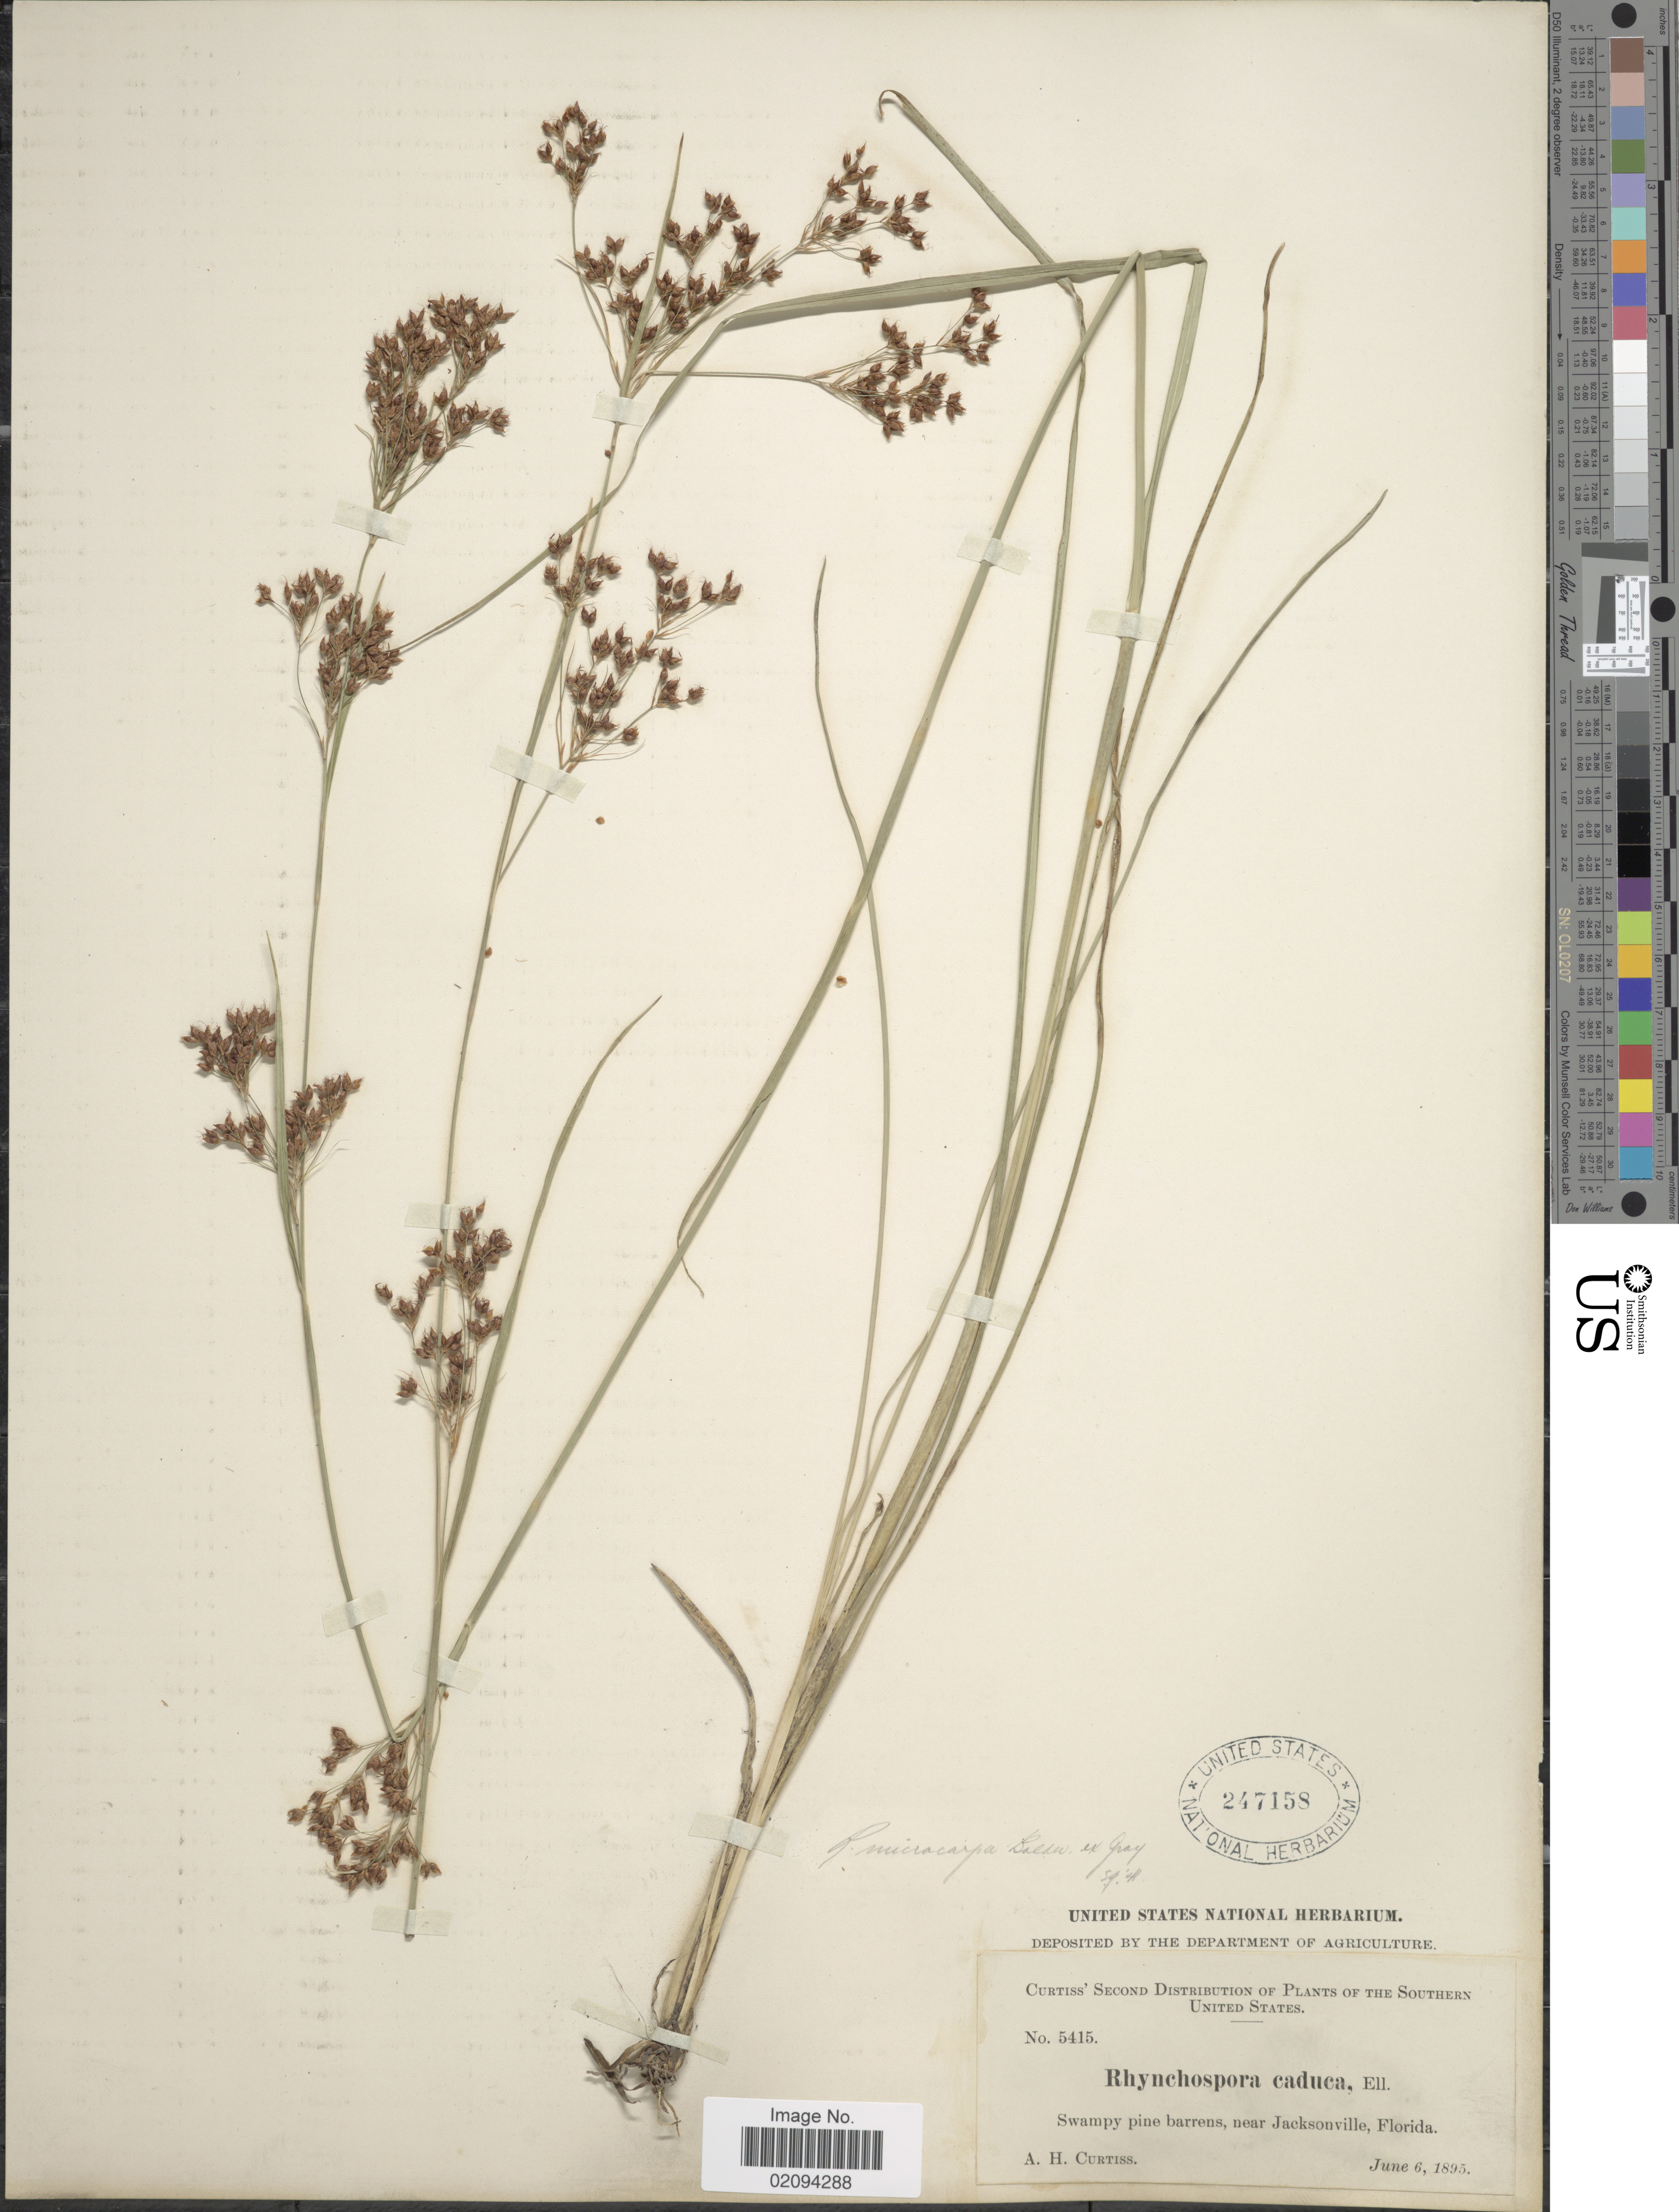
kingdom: Plantae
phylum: Tracheophyta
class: Liliopsida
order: Poales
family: Cyperaceae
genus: Rhynchospora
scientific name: Rhynchospora microcarpa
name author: Baldwin ex A. Gray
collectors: A. H. Curtiss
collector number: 5415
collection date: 1895-06-06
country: United States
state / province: Florida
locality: Swampy pine barrens, near Jacksonville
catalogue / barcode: US 247158